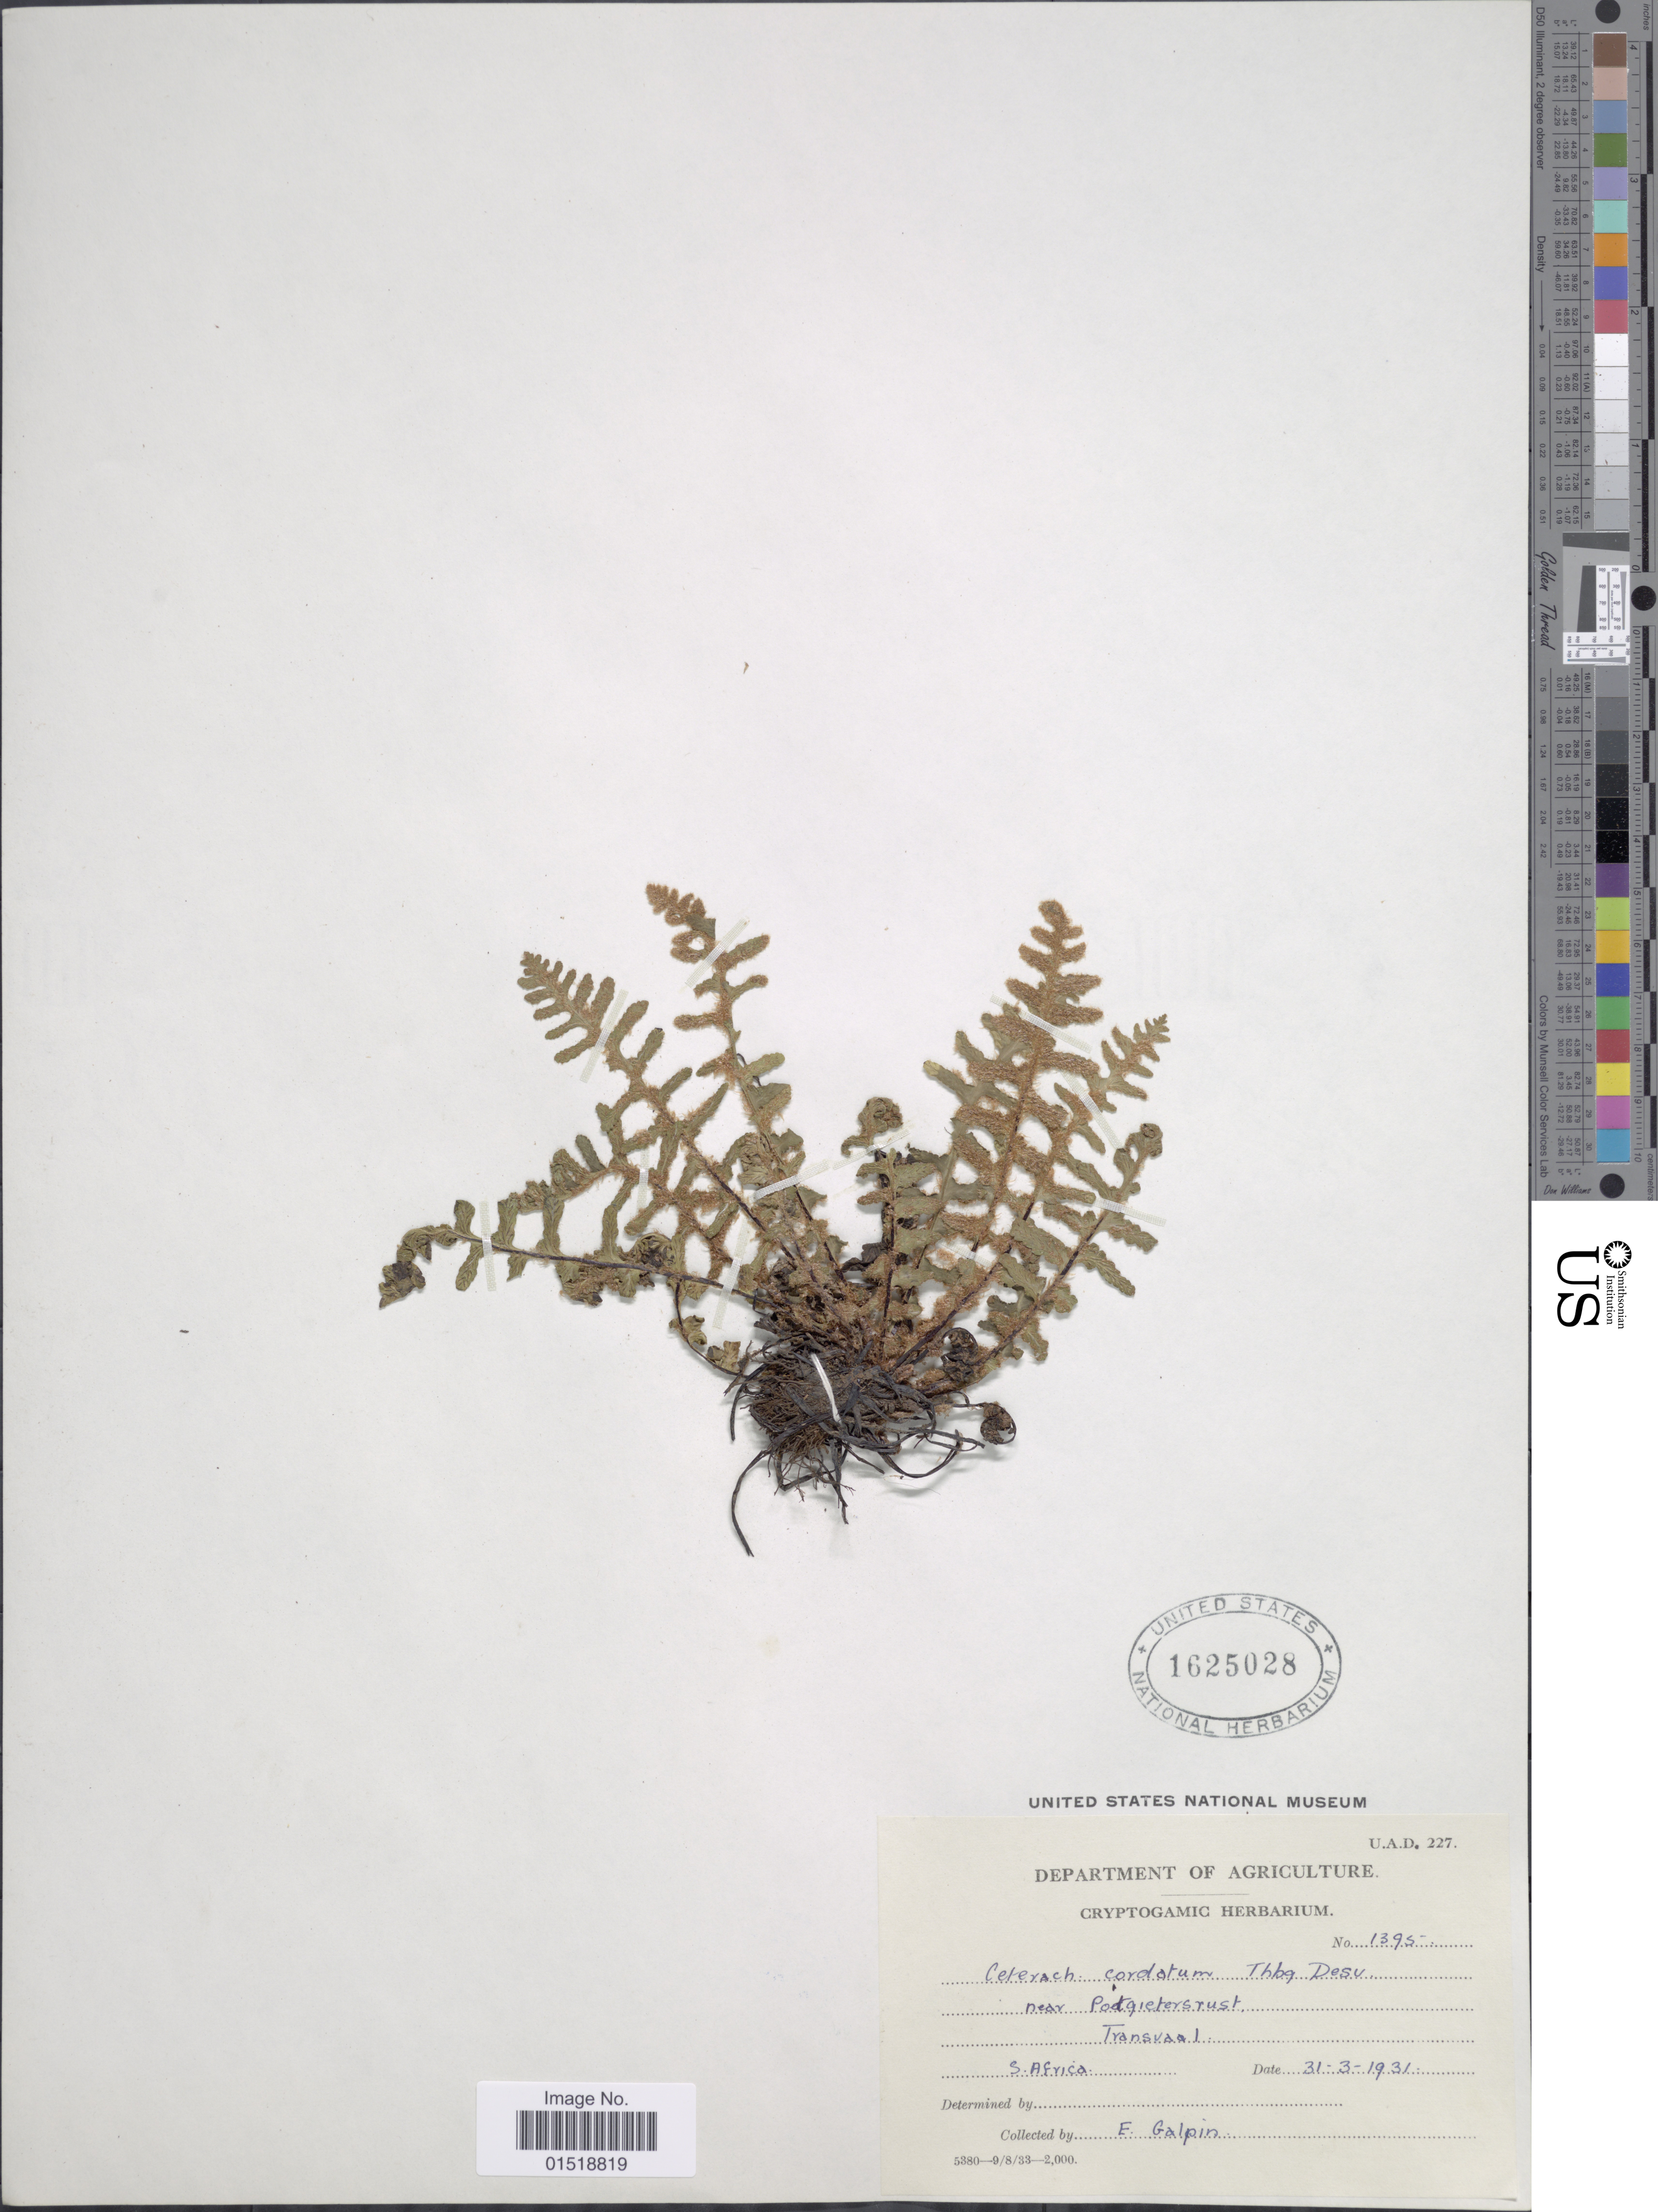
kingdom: Plantae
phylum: Tracheophyta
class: Polypodiopsida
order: Polypodiales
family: Aspleniaceae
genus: Asplenium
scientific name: Asplenium cordatum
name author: (Thunb.) Sw.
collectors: E. Galpin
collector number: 1395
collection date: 1931-03-31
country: South Africa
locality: Transvaal.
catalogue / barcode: US 1625028